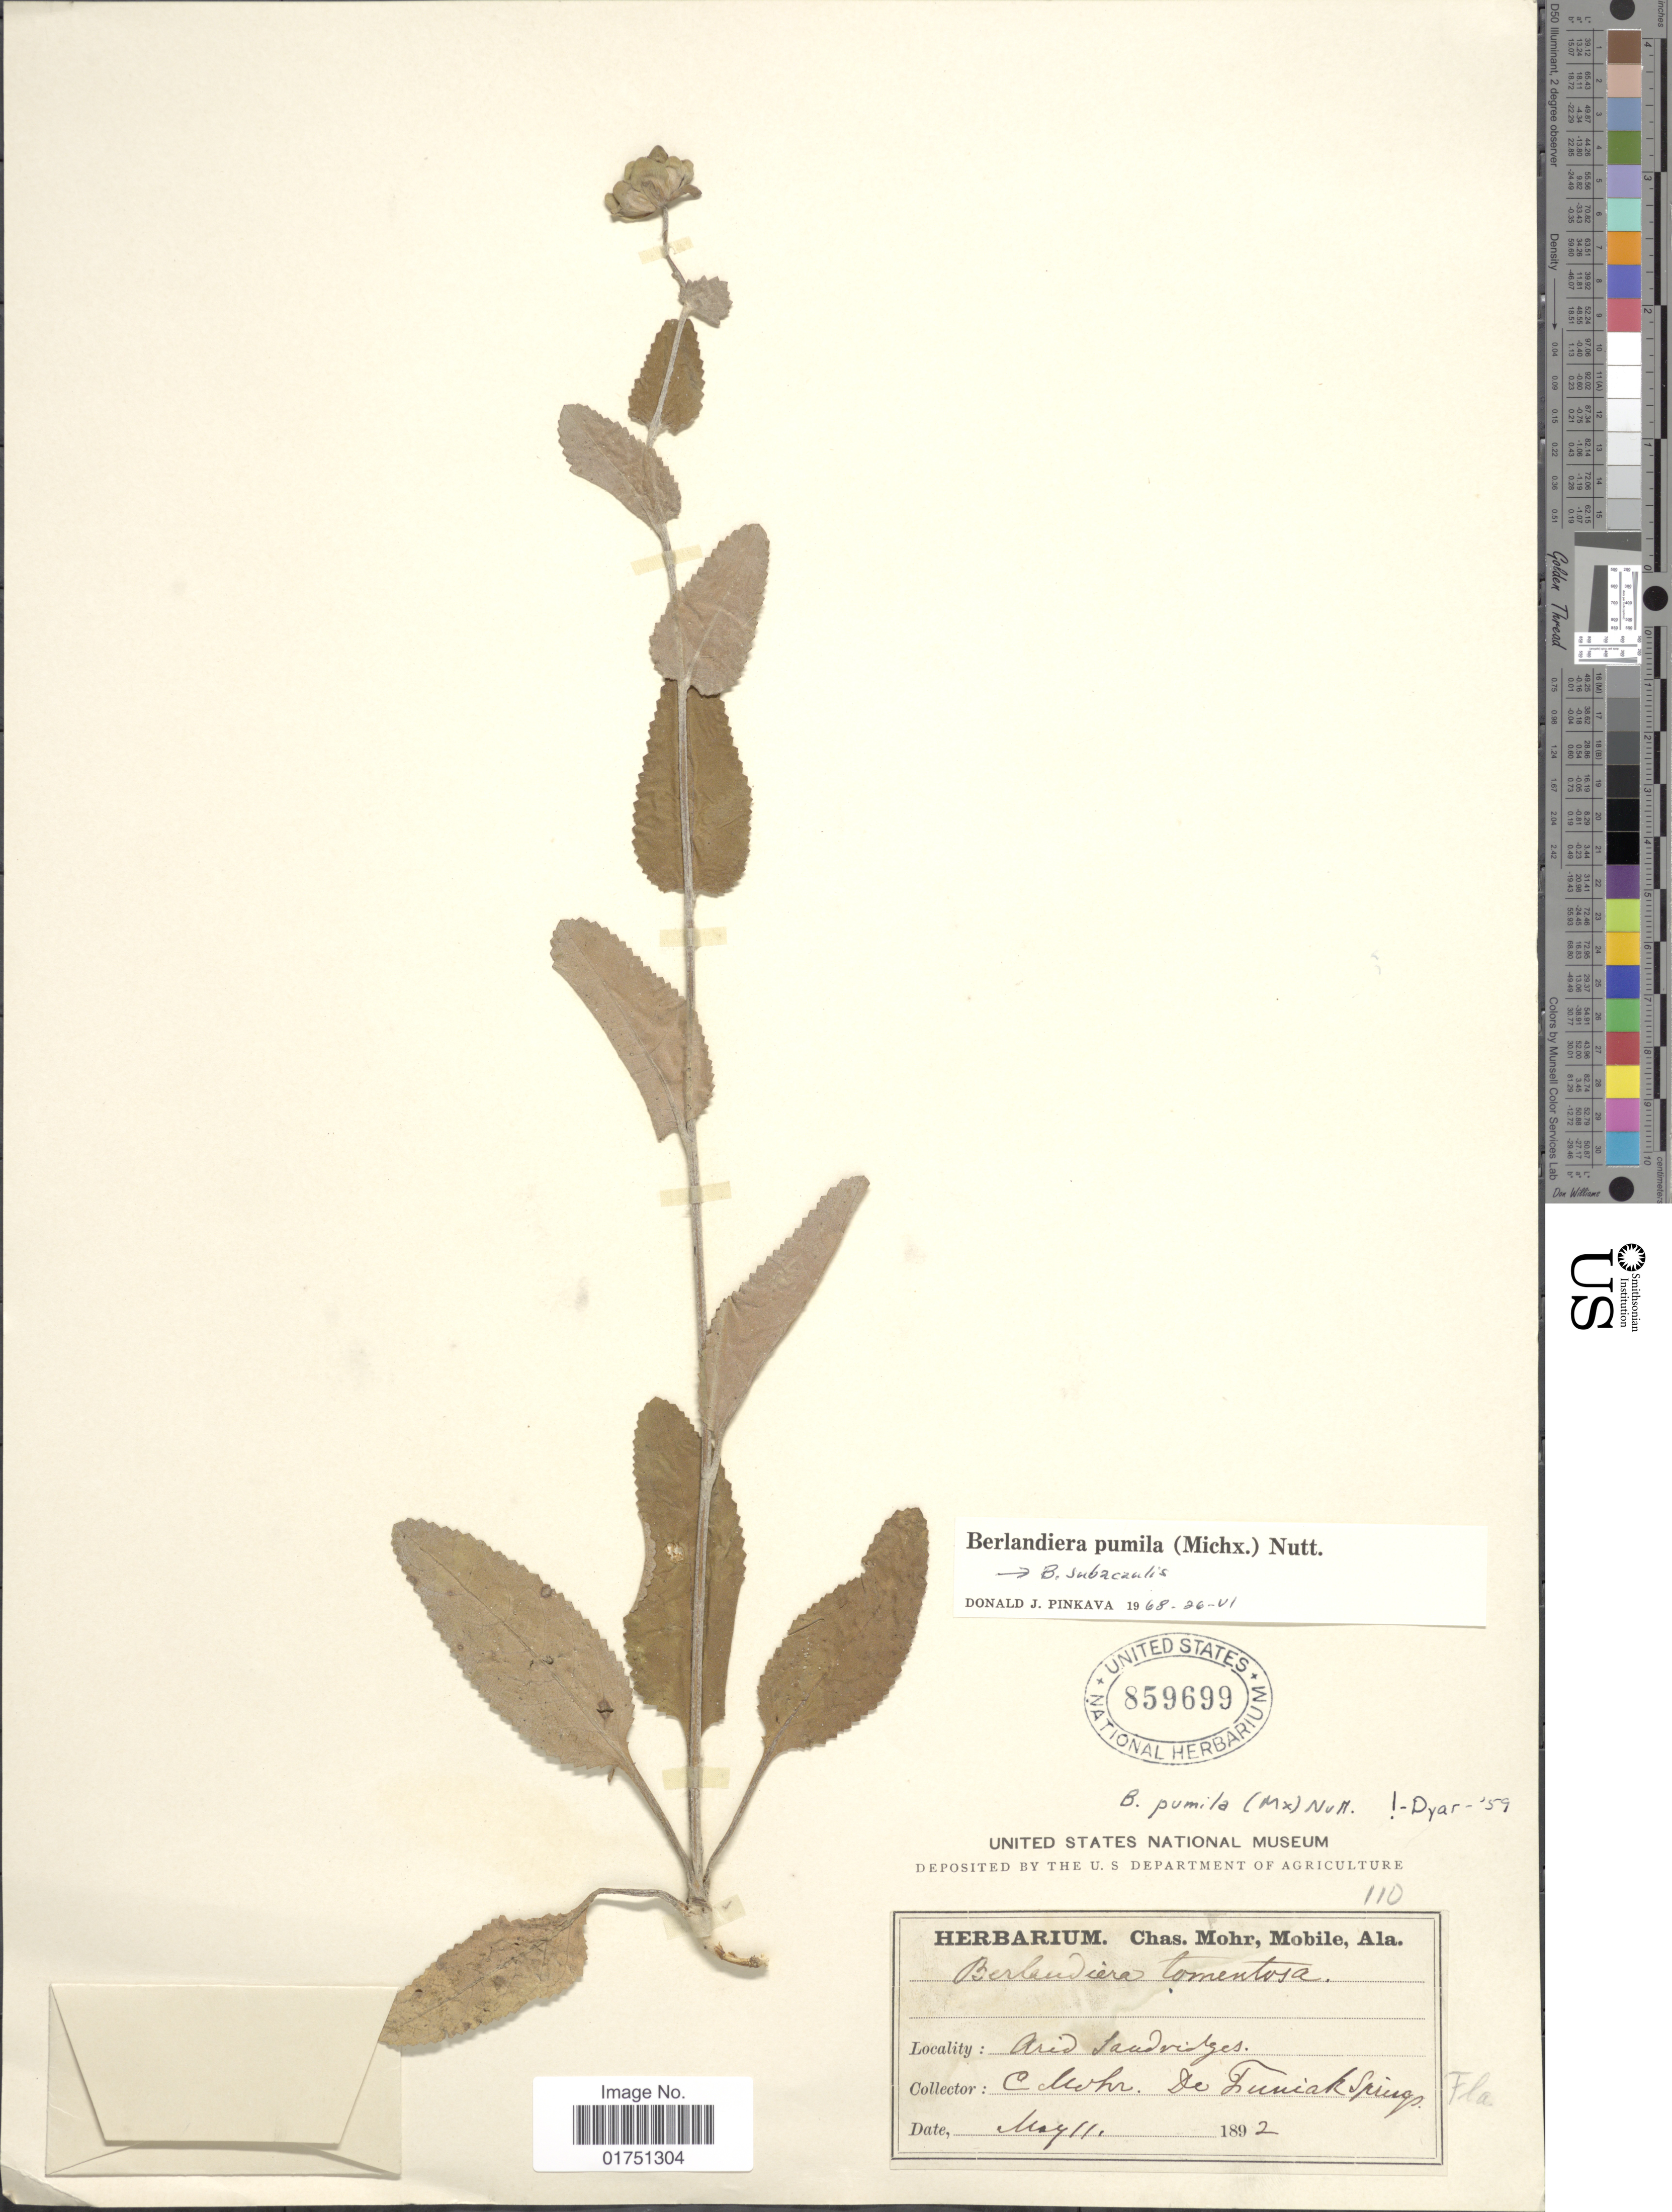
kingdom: Plantae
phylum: Tracheophyta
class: Magnoliopsida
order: Asterales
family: Asteraceae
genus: Berlandiera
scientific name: Berlandiera pumila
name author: (Michx.) Nutt.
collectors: C. T. Mohr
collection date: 1892-05-11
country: United States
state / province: Florida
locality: Arid Sandridges. De Funiak Springs, Fla.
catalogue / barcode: US 859699